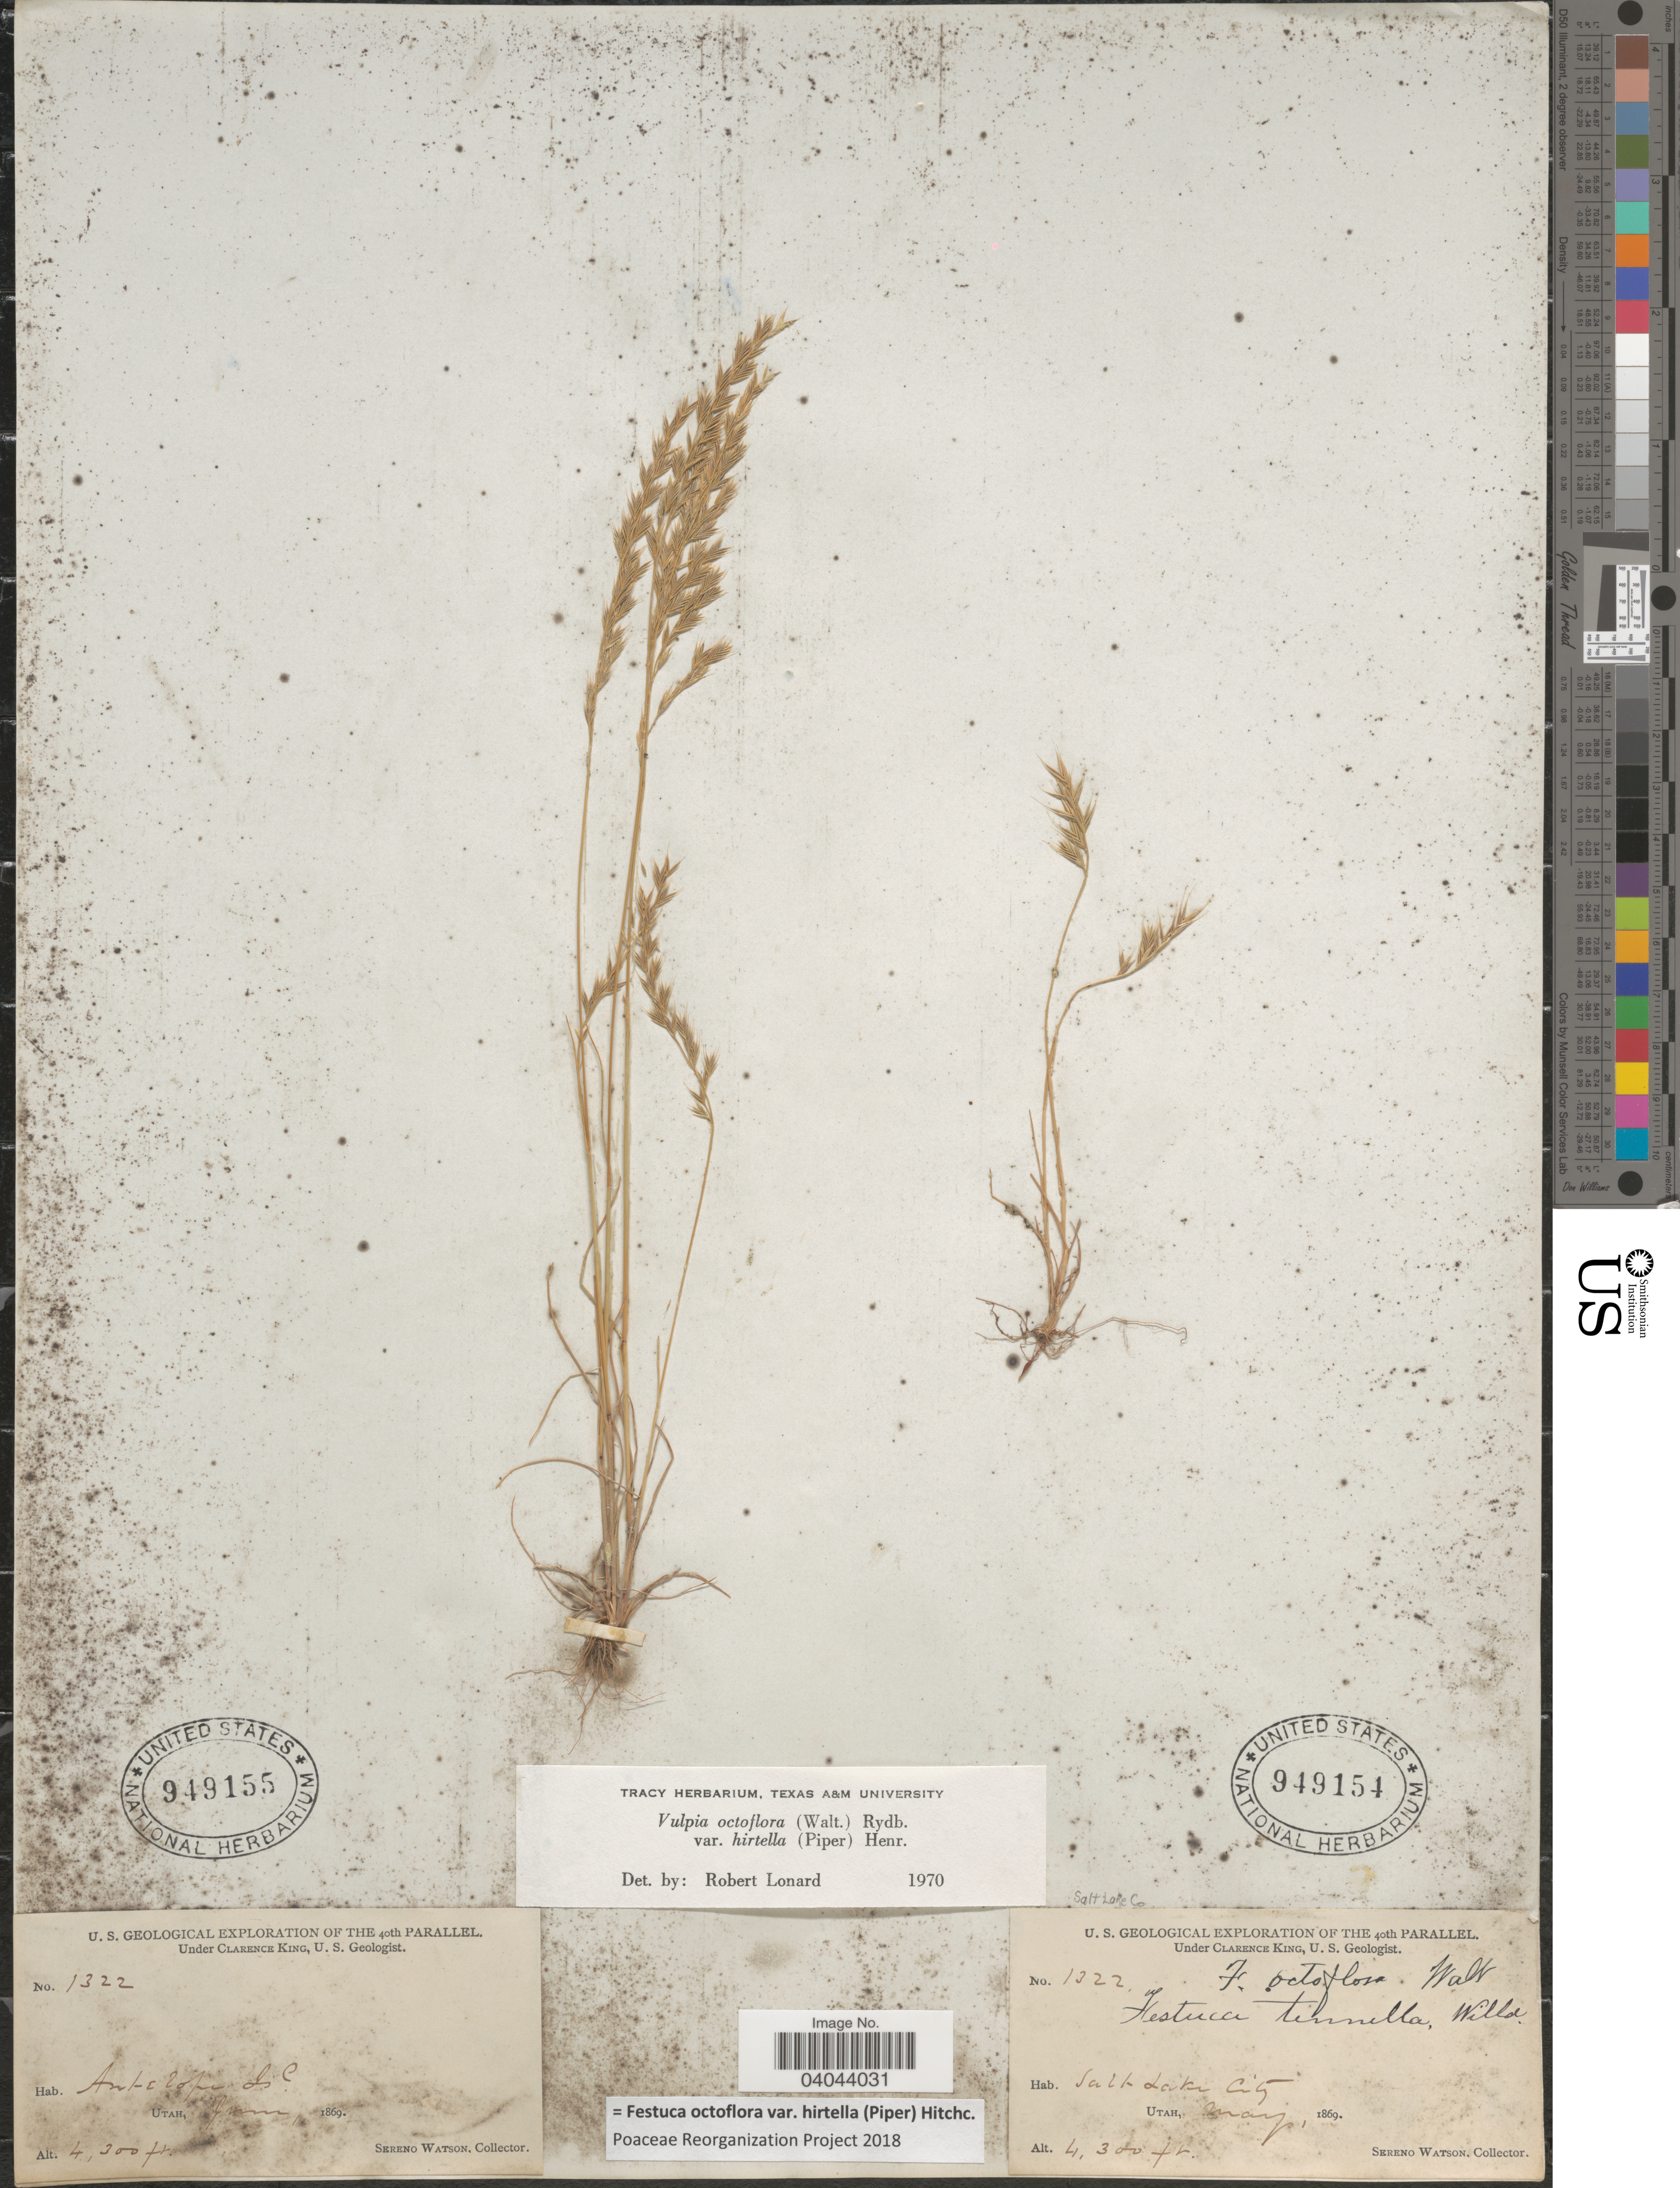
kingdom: Plantae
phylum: Tracheophyta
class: Liliopsida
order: Poales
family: Poaceae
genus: Festuca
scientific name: Festuca octoflora var. hirtella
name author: Piper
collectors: S. Watson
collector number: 1322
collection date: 1869-06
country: United States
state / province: Utah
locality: Antelope Isl.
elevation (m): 1311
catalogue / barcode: US 949155-2